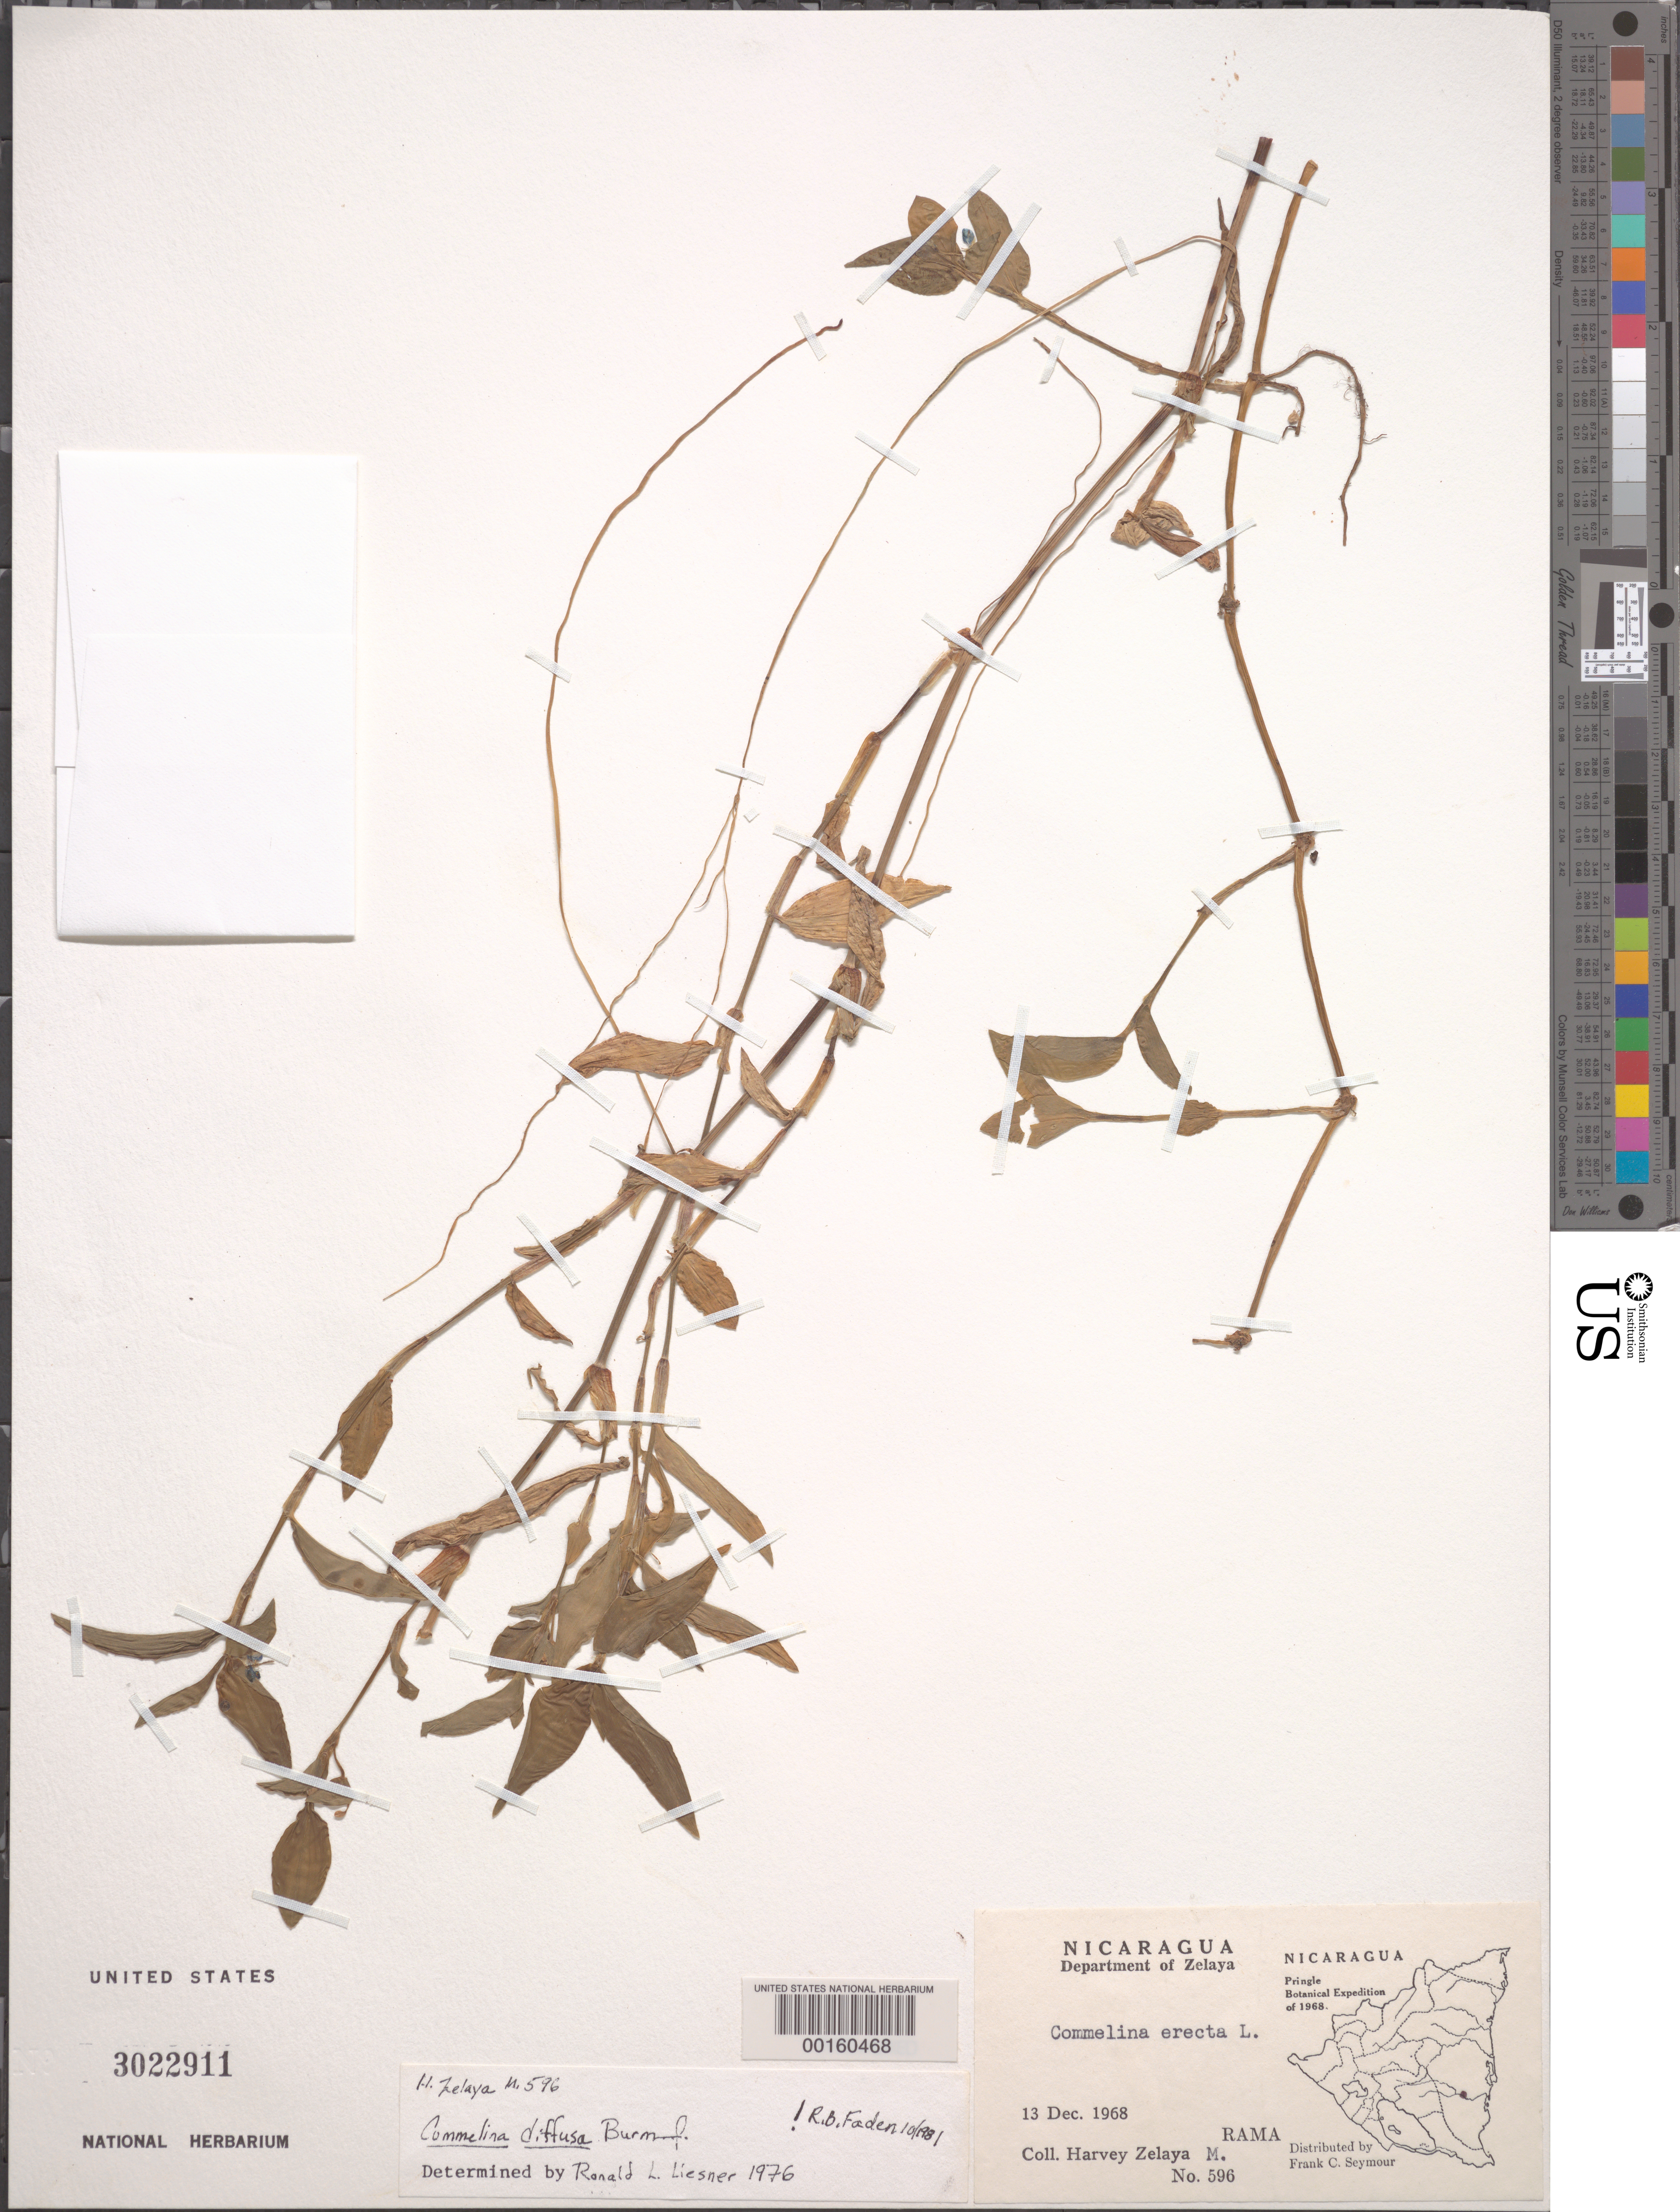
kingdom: Plantae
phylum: Tracheophyta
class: Liliopsida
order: Commelinales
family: Commelinaceae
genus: Commelina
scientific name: Commelina diffusa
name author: Burm. f.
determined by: Liesner, R. L.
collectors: H. Zelaya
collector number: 596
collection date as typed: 13 Dec 1968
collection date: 1968-12-13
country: Nicaragua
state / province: Atlántico Sur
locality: Rama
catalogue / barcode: US 3022911